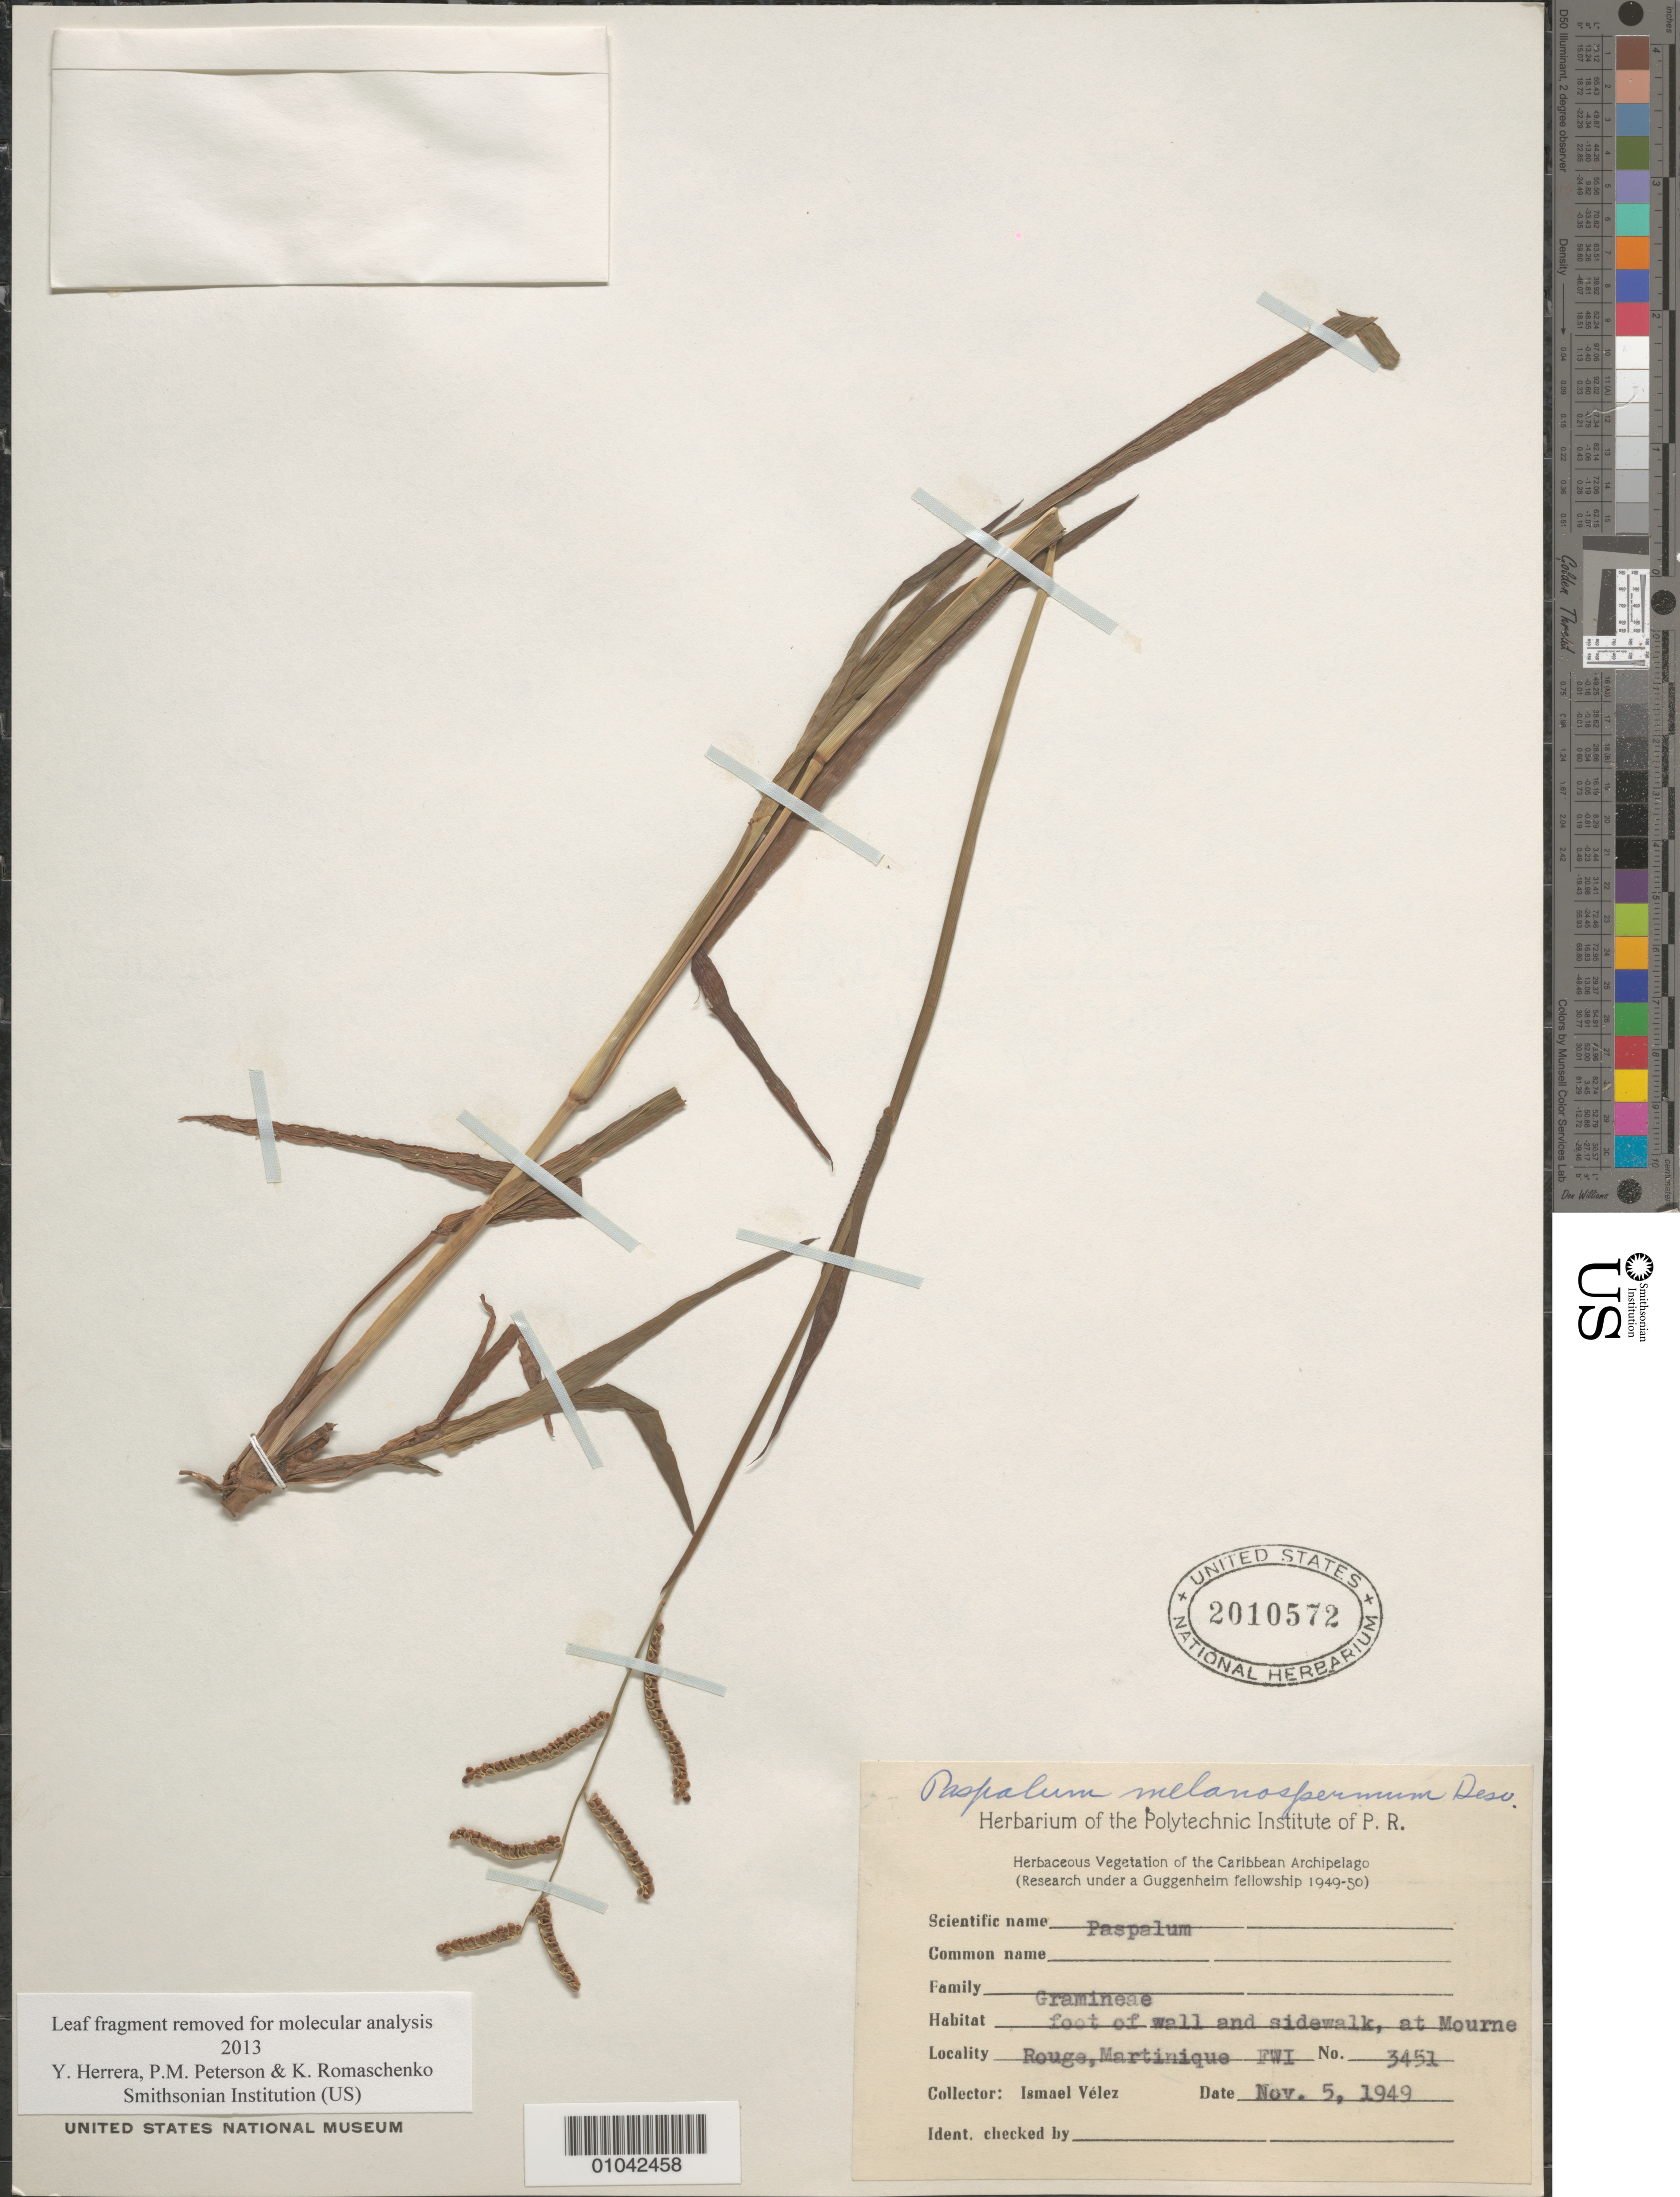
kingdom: Plantae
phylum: Tracheophyta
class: Liliopsida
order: Poales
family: Poaceae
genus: Paspalum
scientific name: Paspalum melanospermum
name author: Desv. ex Poir.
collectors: I. Velez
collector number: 3451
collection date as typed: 05 Nov 1949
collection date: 1949-11-05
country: Martinique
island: Martinique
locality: Rouge, Mourne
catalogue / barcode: US 2010572